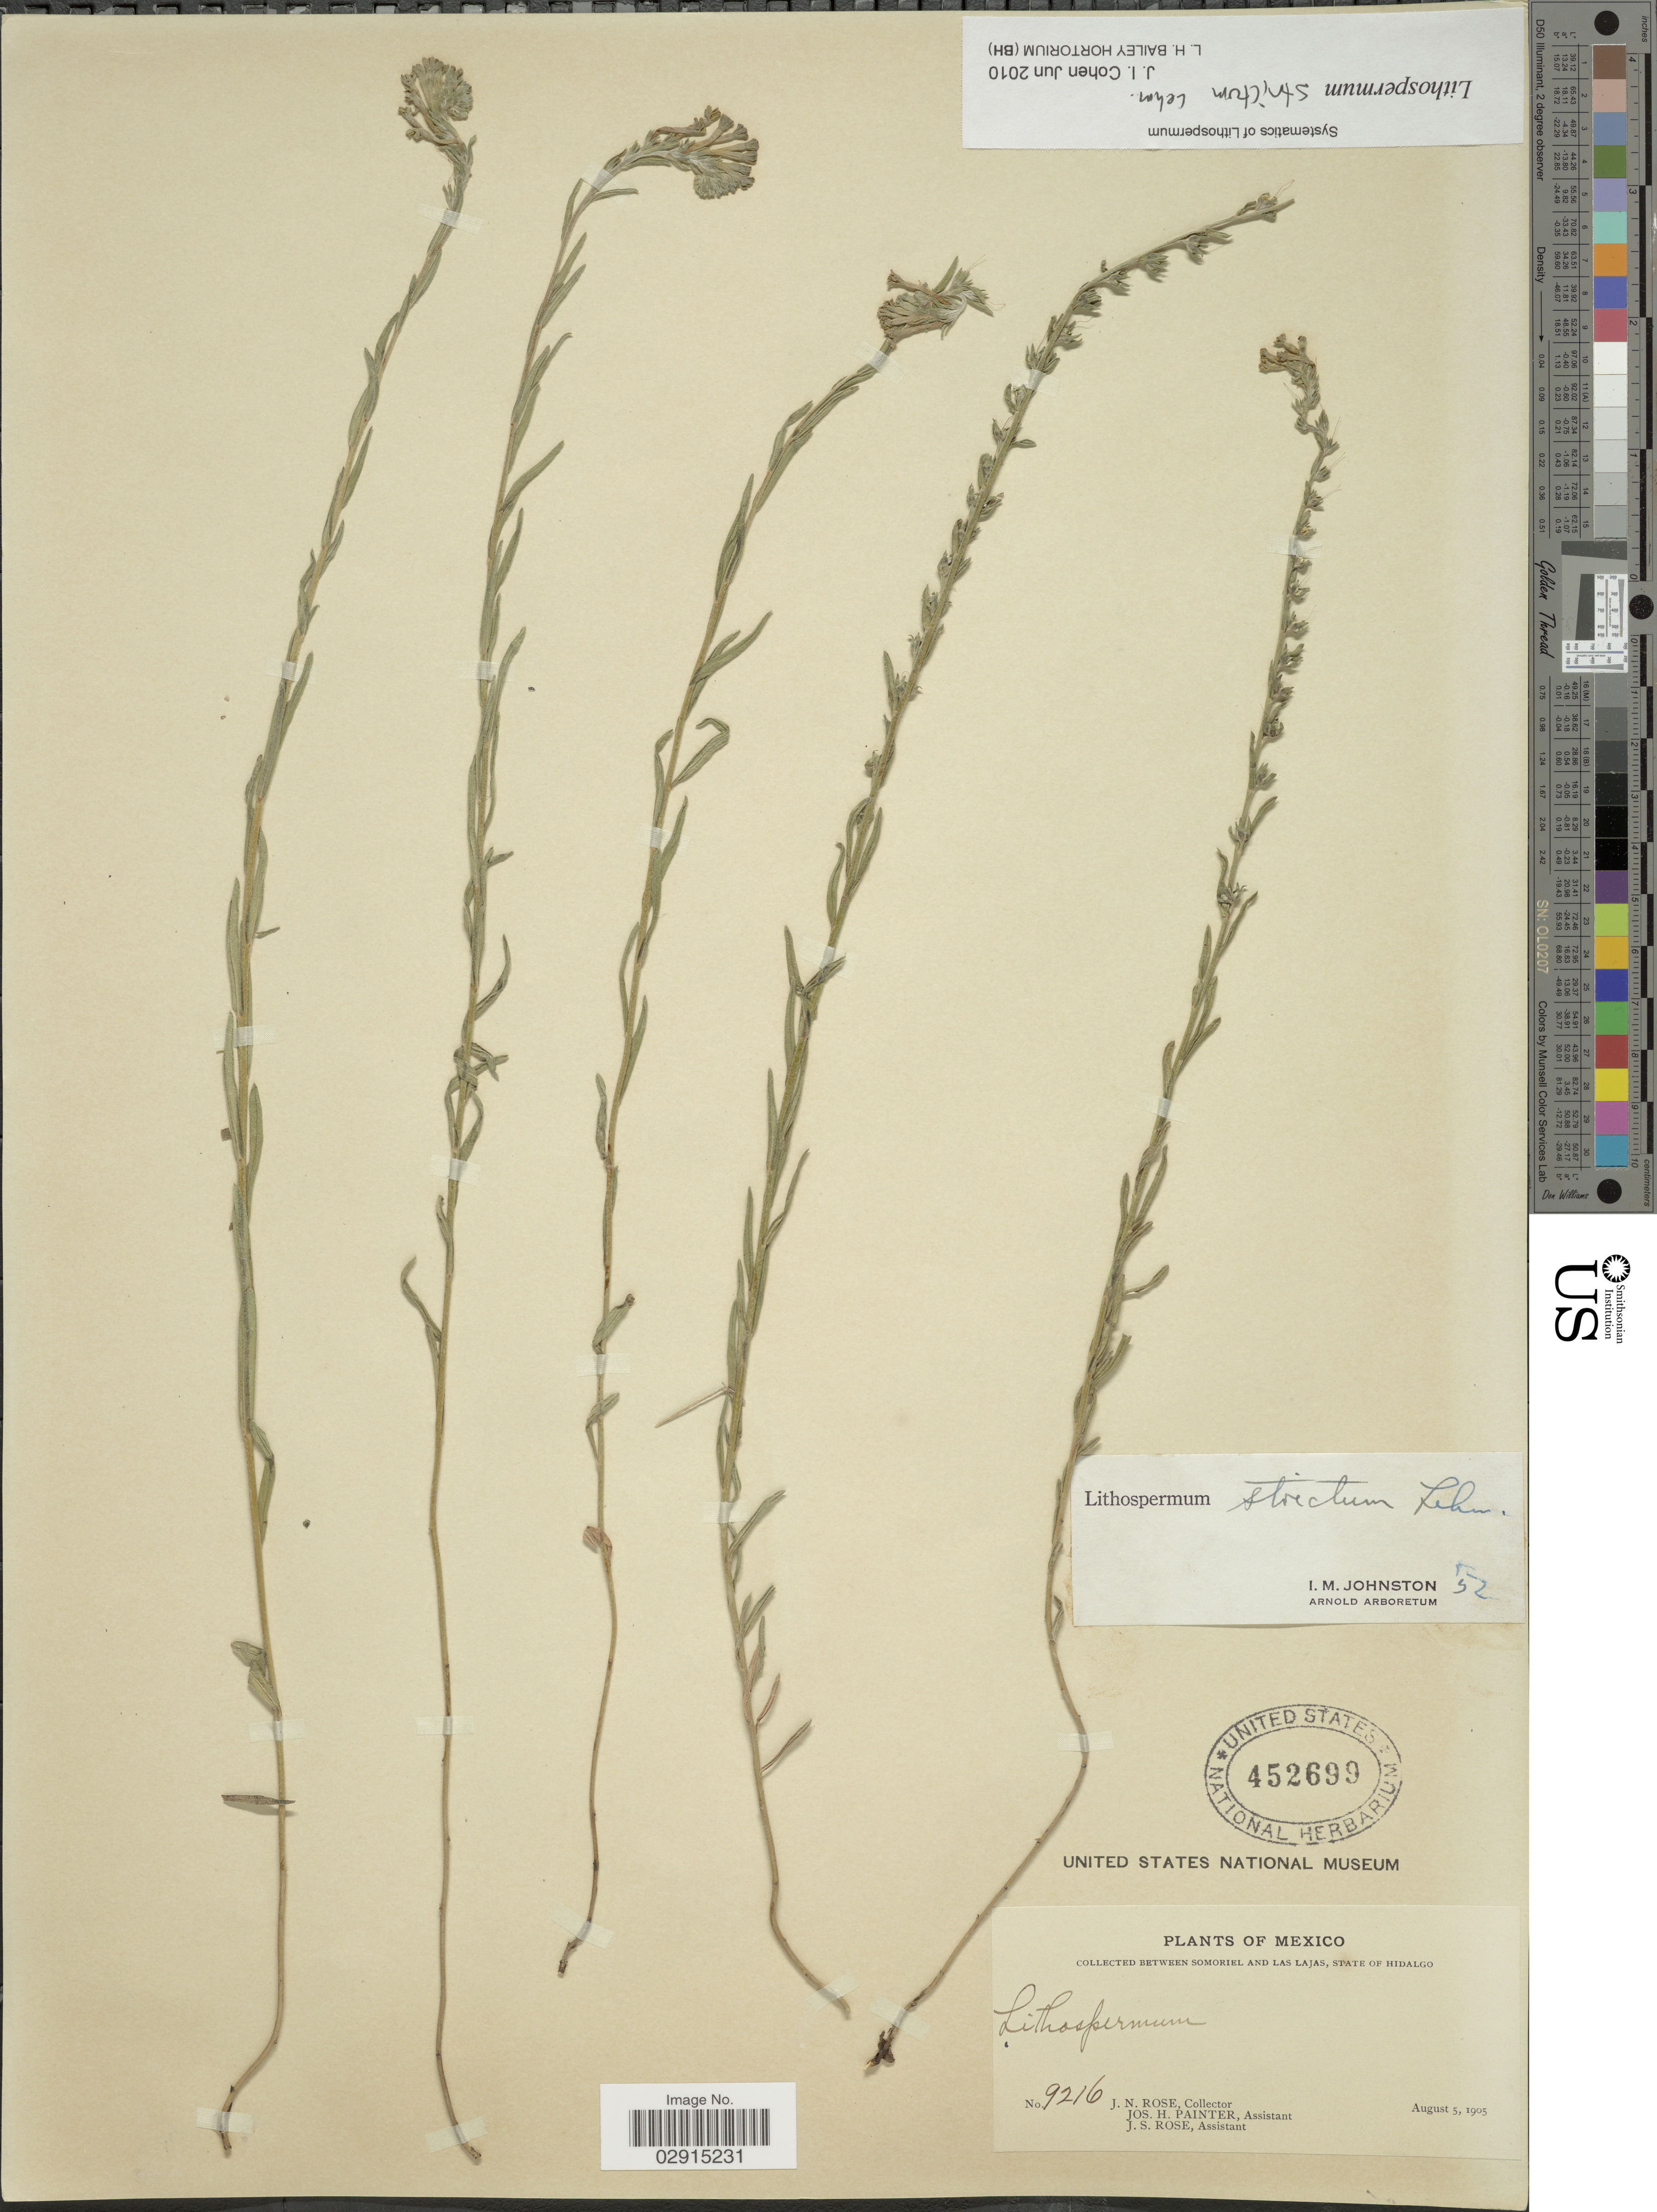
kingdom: Plantae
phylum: Tracheophyta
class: Magnoliopsida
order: Boraginales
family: Boraginaceae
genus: Lithospermum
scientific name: Lithospermum strictum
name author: Lehm.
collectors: J. N. Rose, J. H. Painter & J. S. Rose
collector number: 9216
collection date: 1905-08-05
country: Mexico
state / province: Hidalgo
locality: Between Somoriel and Las Lajas.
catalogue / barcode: US 452699